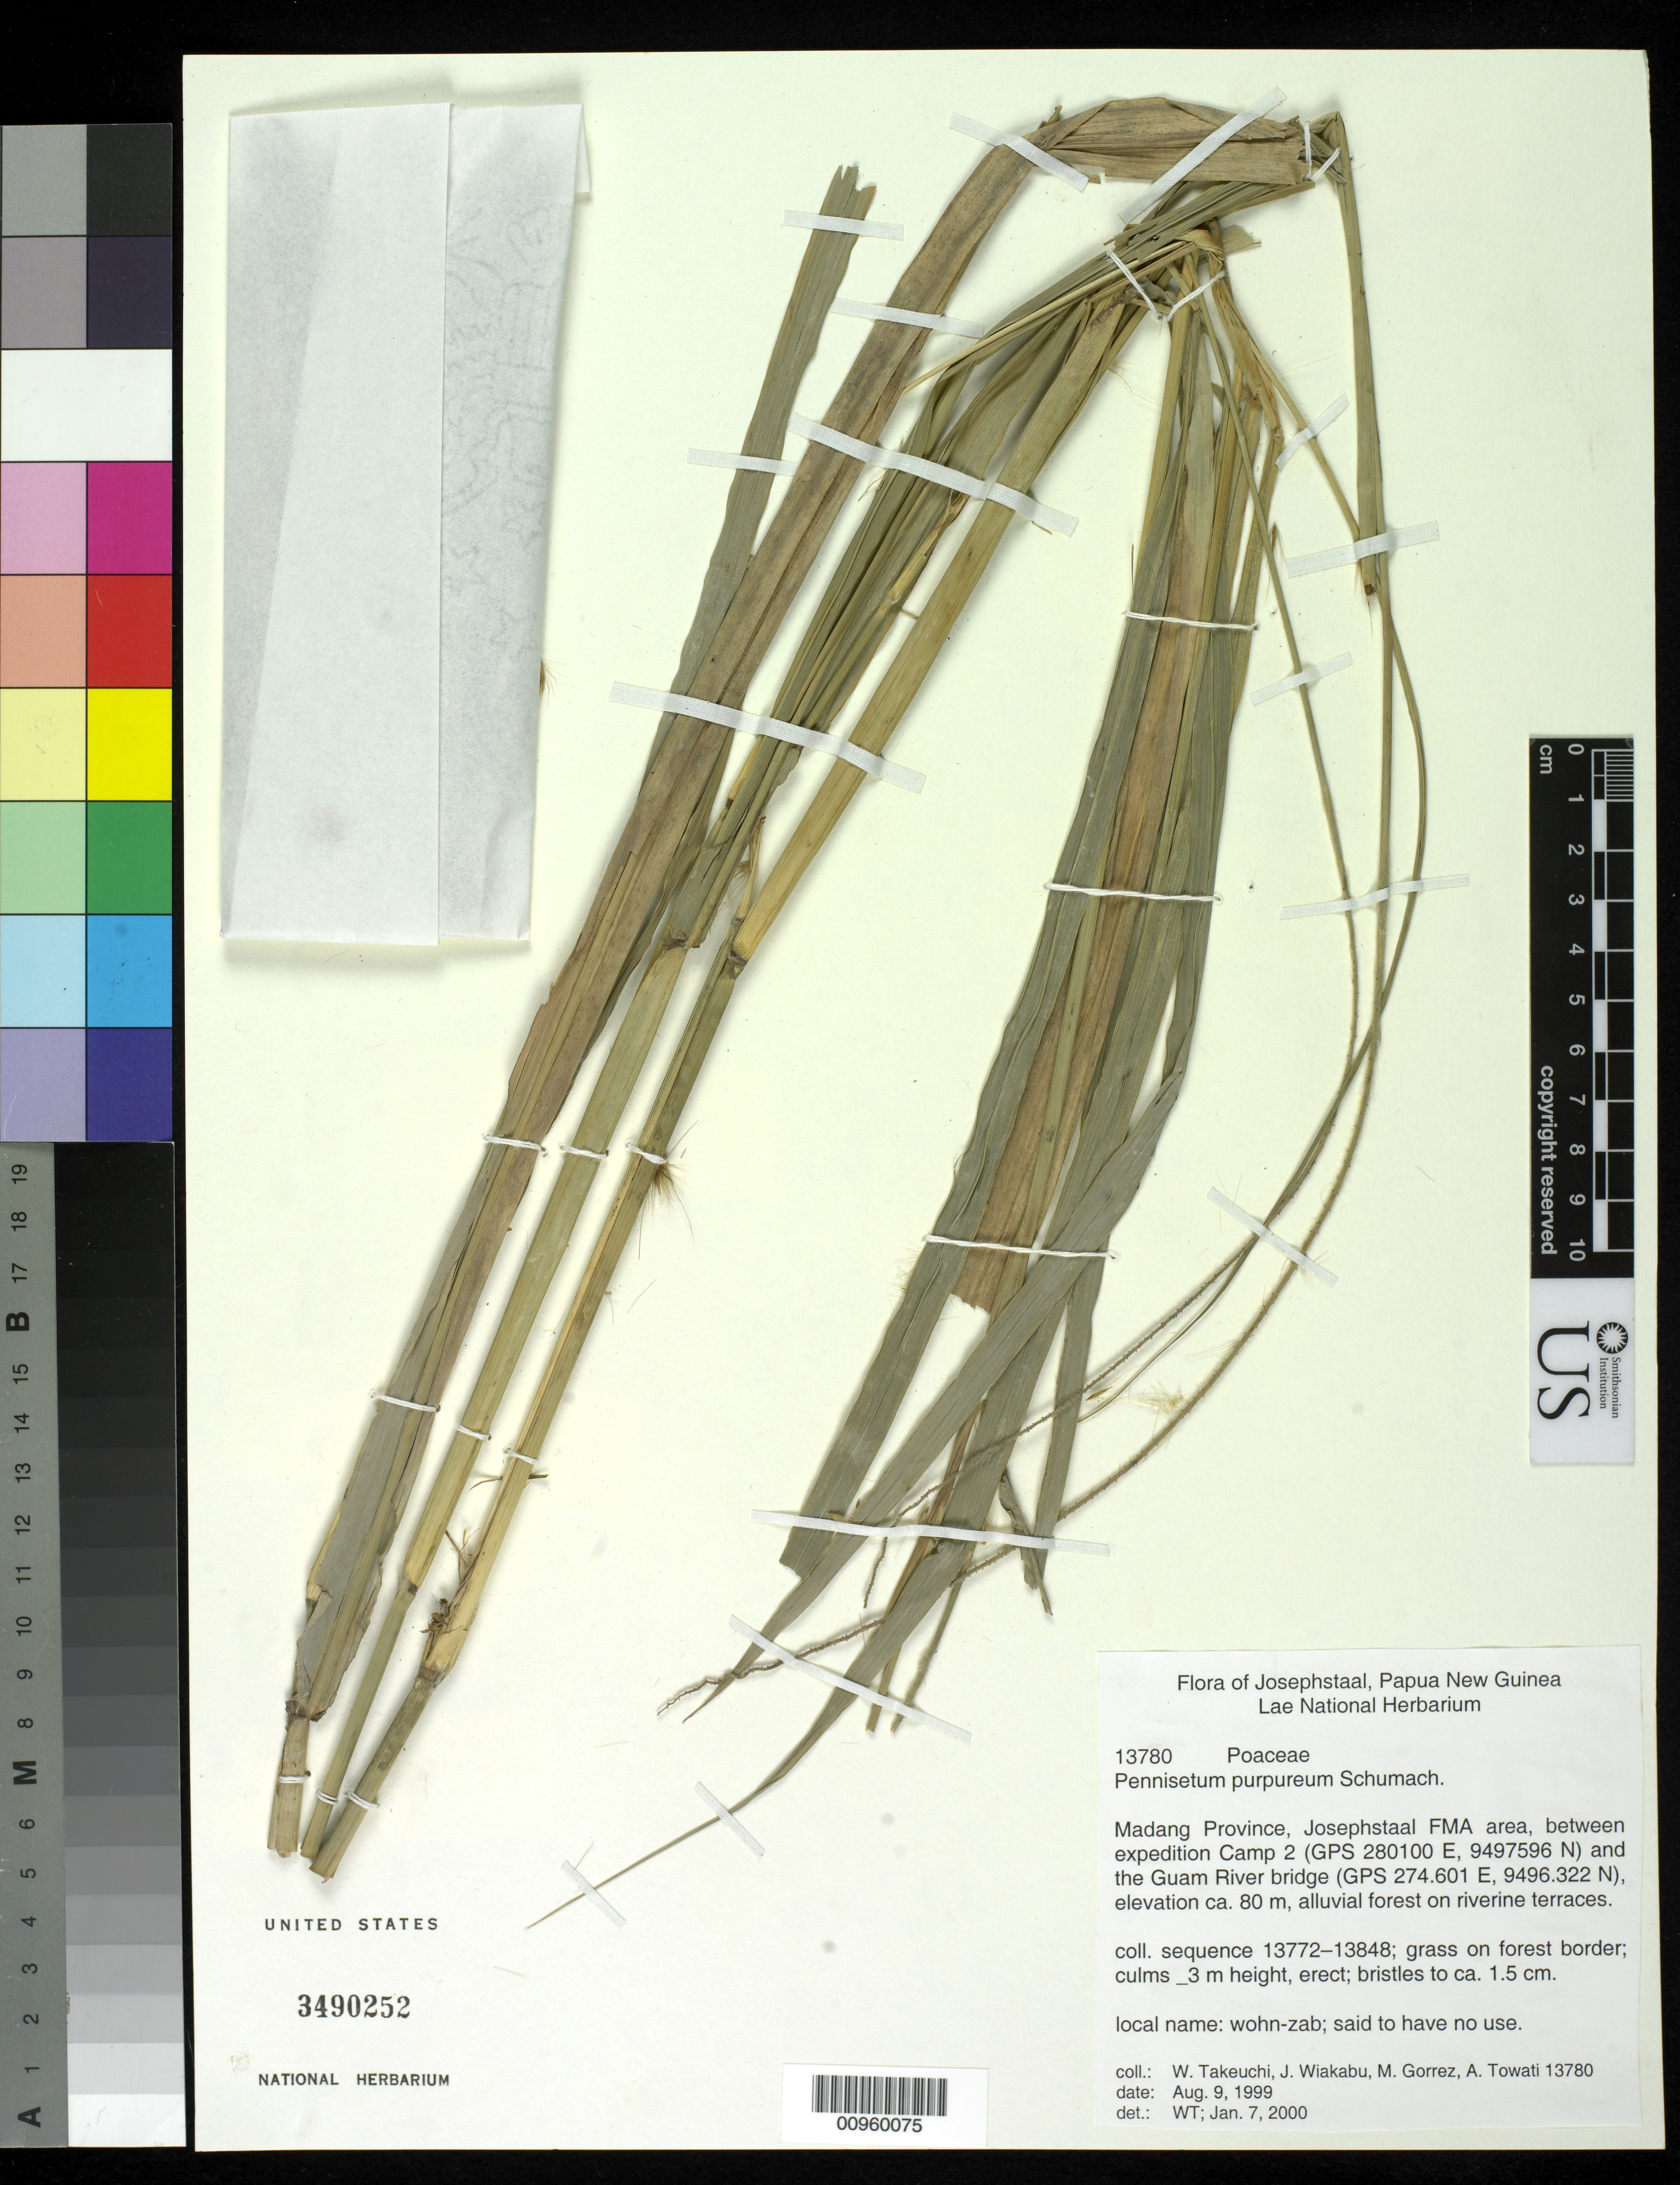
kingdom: Plantae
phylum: Tracheophyta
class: Liliopsida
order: Poales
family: Poaceae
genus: Cenchrus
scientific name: Cenchrus purpureus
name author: (Schumach.) Morrone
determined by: Poaceae Reorganization Project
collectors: W. N. Takeuchi, J. Wiakabu & et al.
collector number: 13780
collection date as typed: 09 Aug 1999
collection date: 1999-08-09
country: Papua New Guinea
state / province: Madang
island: New Guinea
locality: Josephstaal FMA area, between expedition Camp 2 and the Guam River bridge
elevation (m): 80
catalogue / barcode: US 3490252